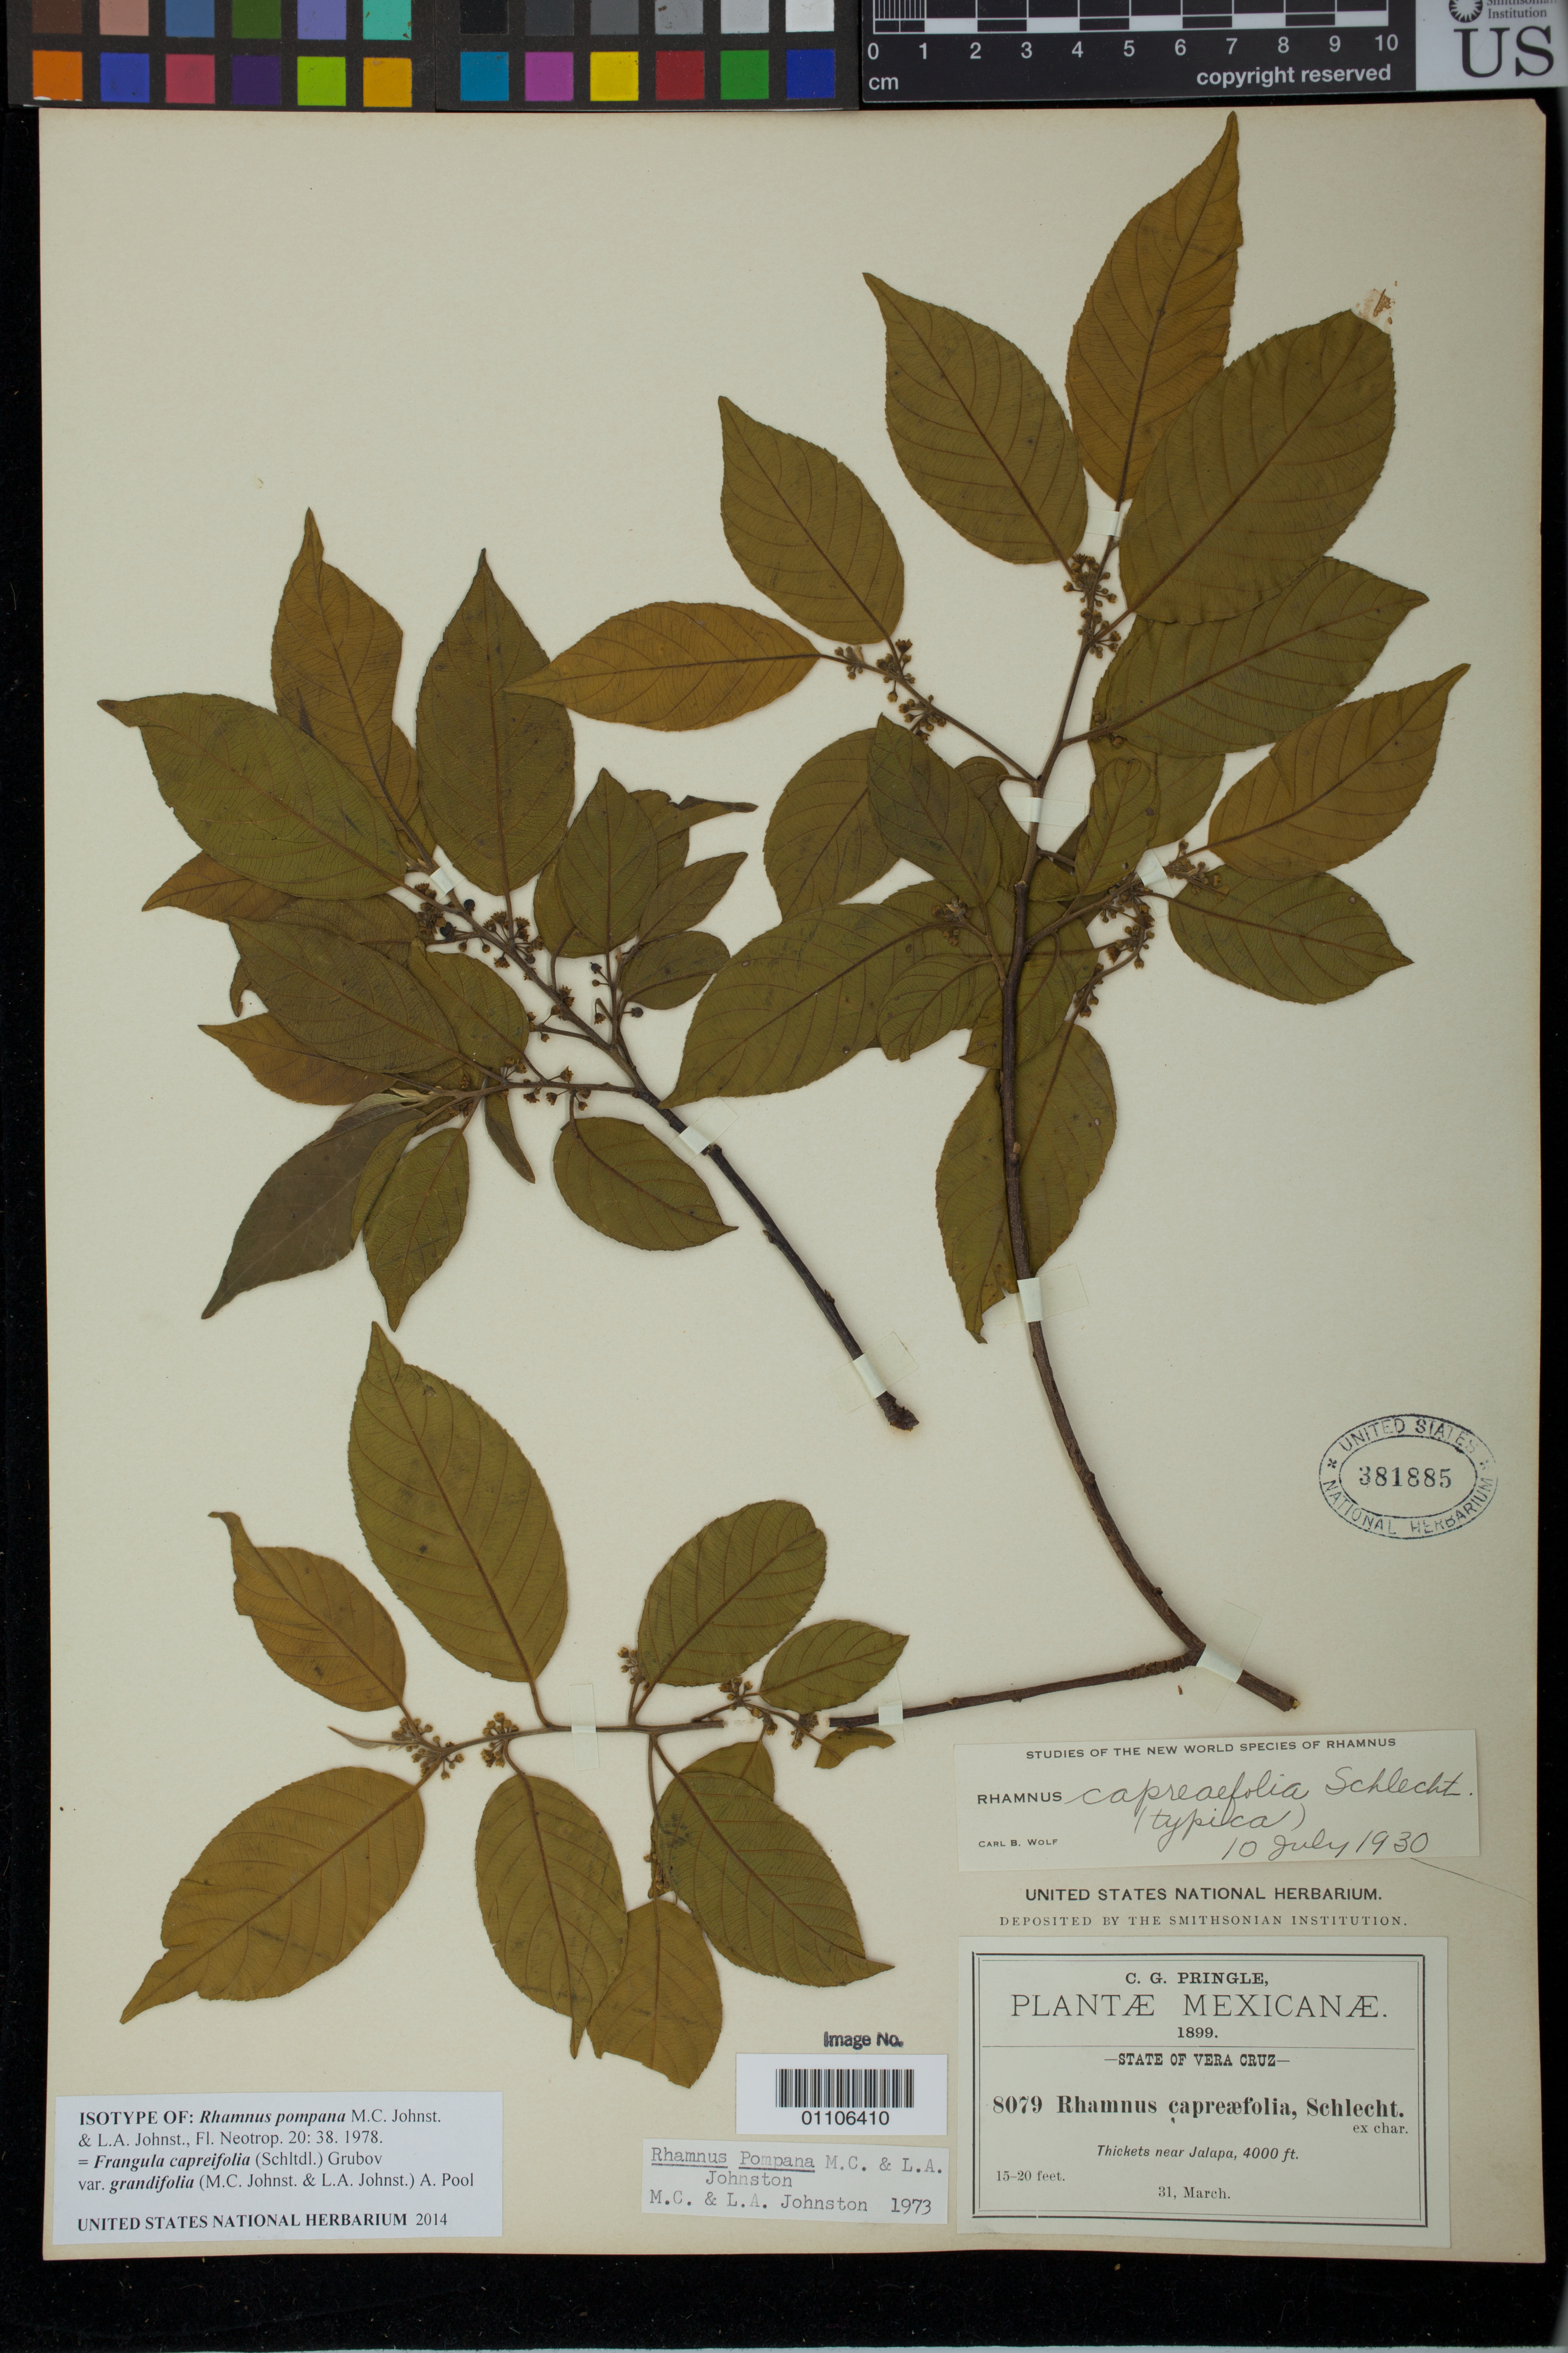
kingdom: Plantae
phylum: Tracheophyta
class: Magnoliopsida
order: Rosales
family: Rhamnaceae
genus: Rhamnus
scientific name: Rhamnus pompana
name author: M.C. Johnst. & L.A. Johnst.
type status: Isotype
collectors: C. G. Pringle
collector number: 8079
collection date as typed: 31 Mar 1899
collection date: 1899-03-31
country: México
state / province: Veracruz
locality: Near Jalapa.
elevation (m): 1219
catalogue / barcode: US 381885